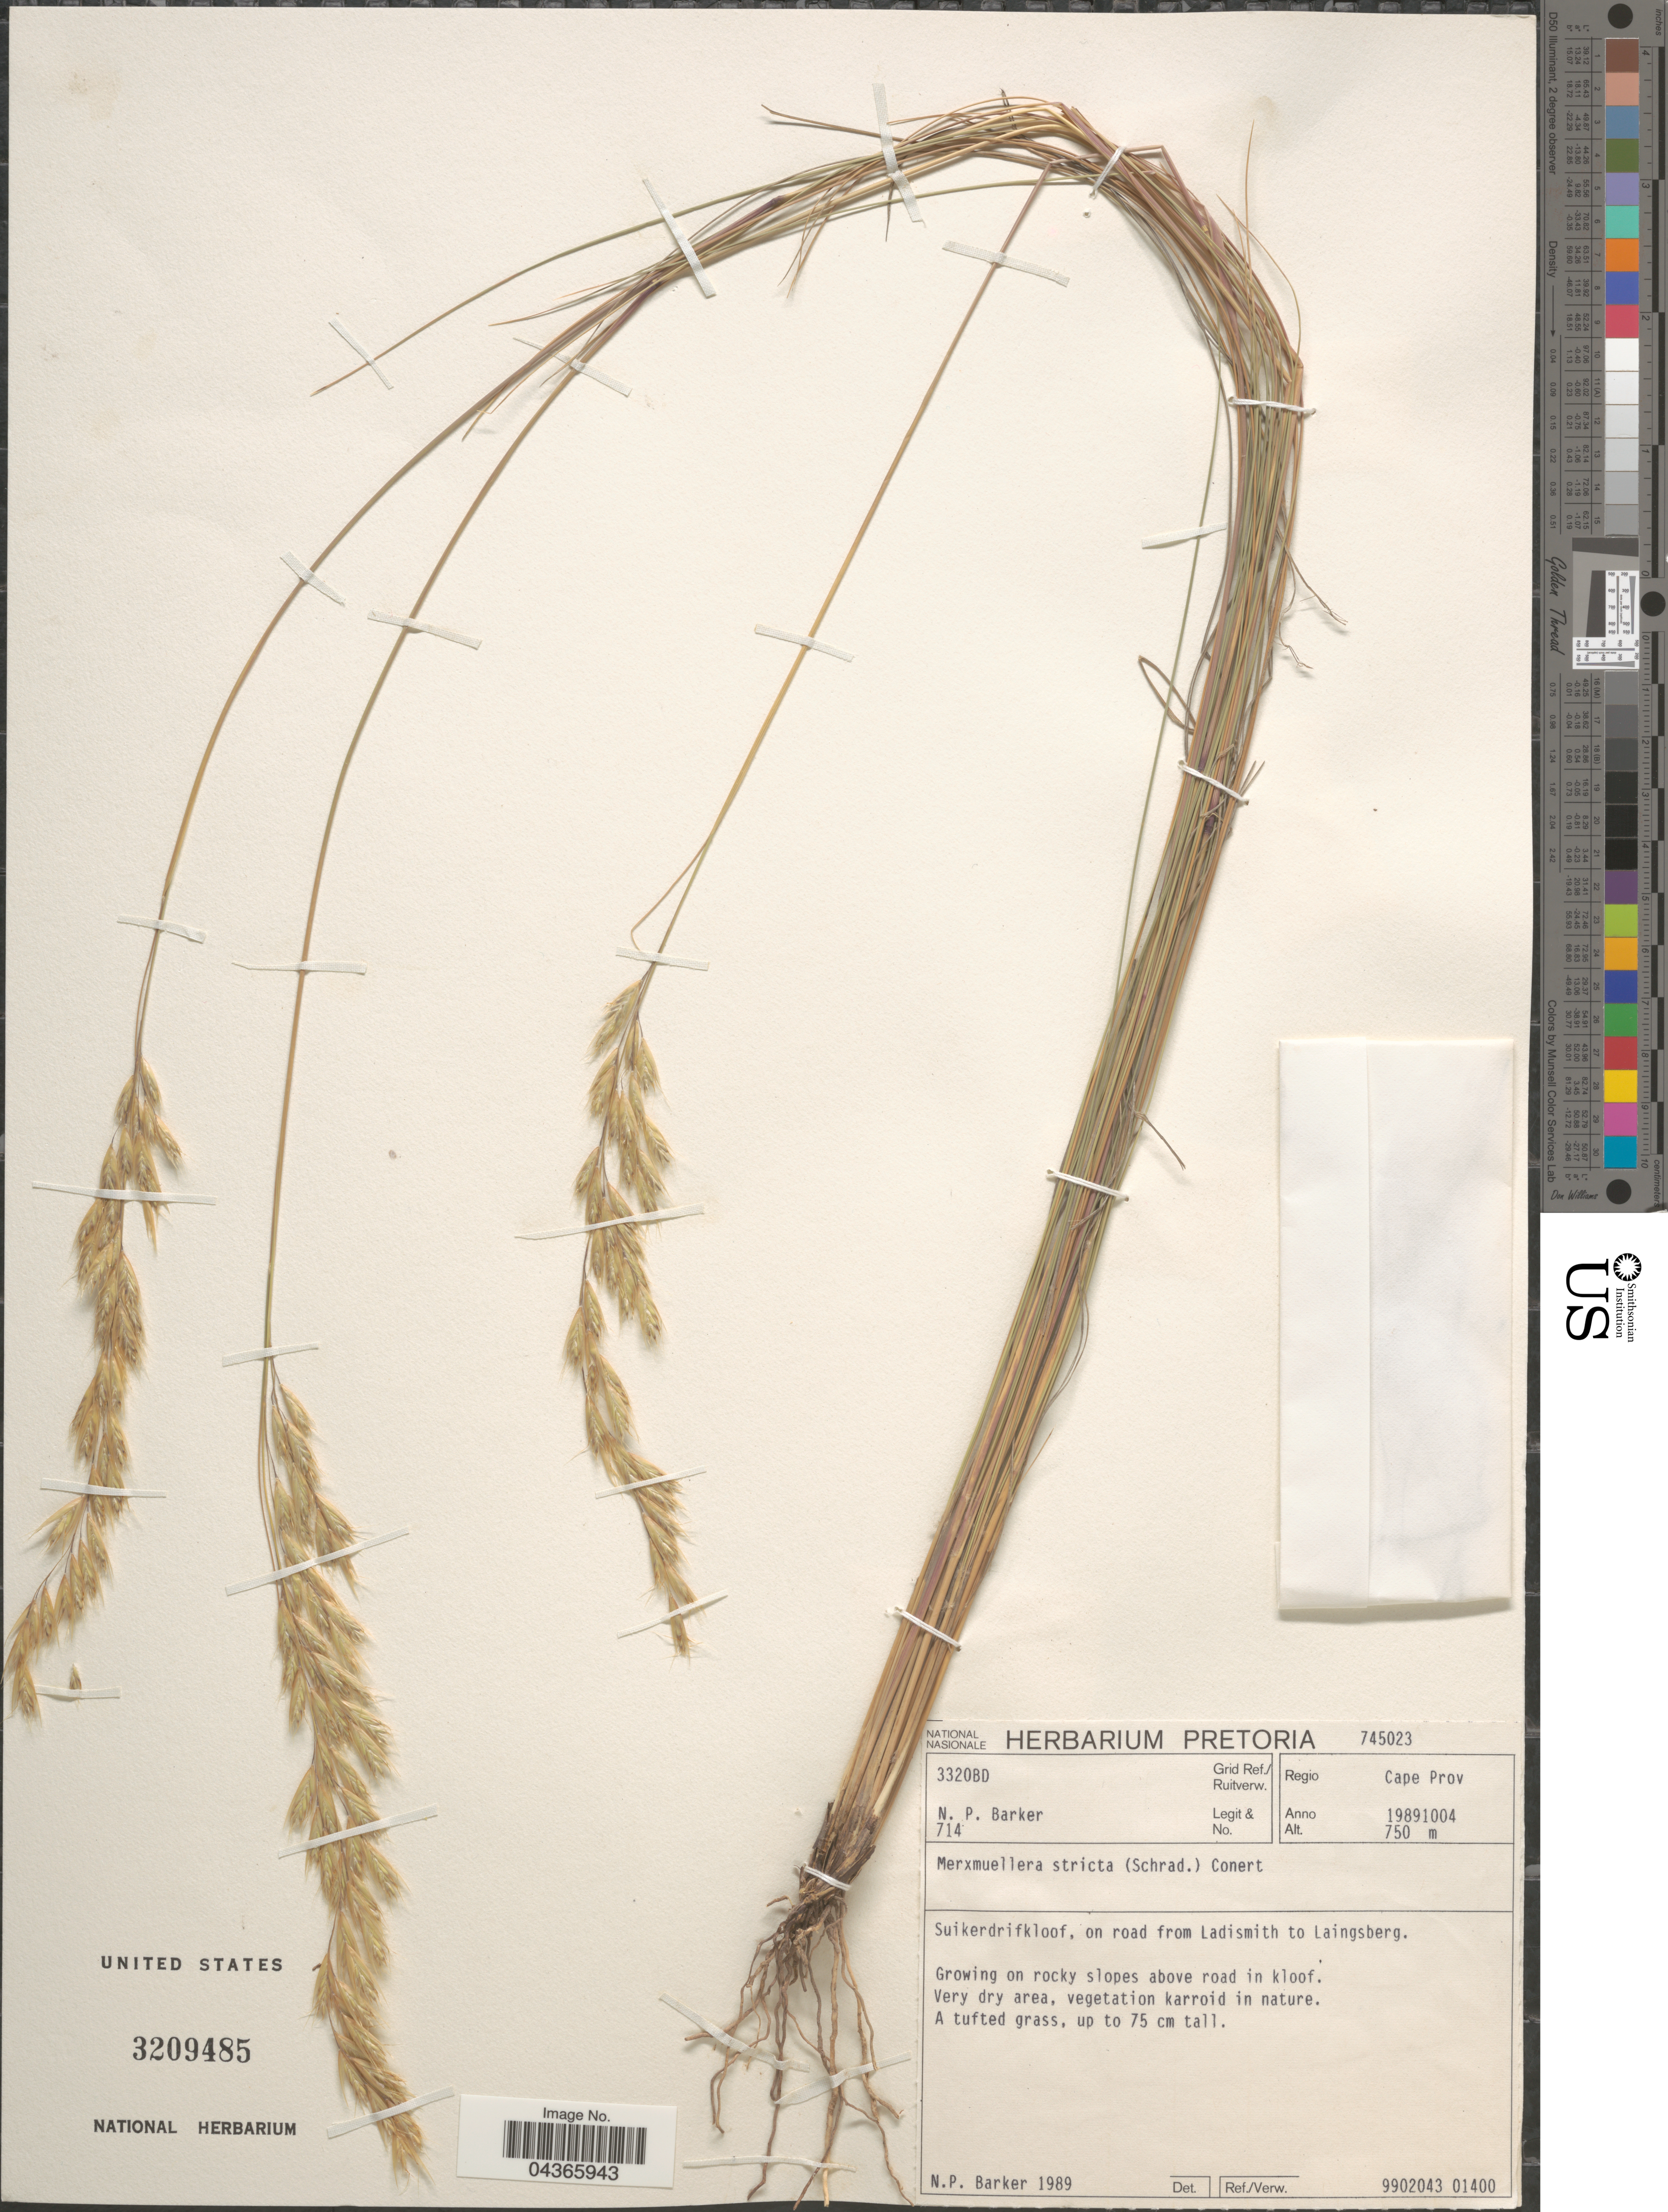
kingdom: Plantae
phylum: Tracheophyta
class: Liliopsida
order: Poales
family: Poaceae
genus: Tenaxia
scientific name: Tenaxia stricta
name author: (Schrad.) N.P. Barker & H.P. Linder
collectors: N. P. Barker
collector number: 714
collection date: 1989-10-04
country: South Africa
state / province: Western Cape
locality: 3320BD Grid Ref./ Ruitverw. Regio Cape Prov. Suikerdrifkloof, on road from Ladismith to Laingsberg.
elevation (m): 750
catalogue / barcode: US 3209485